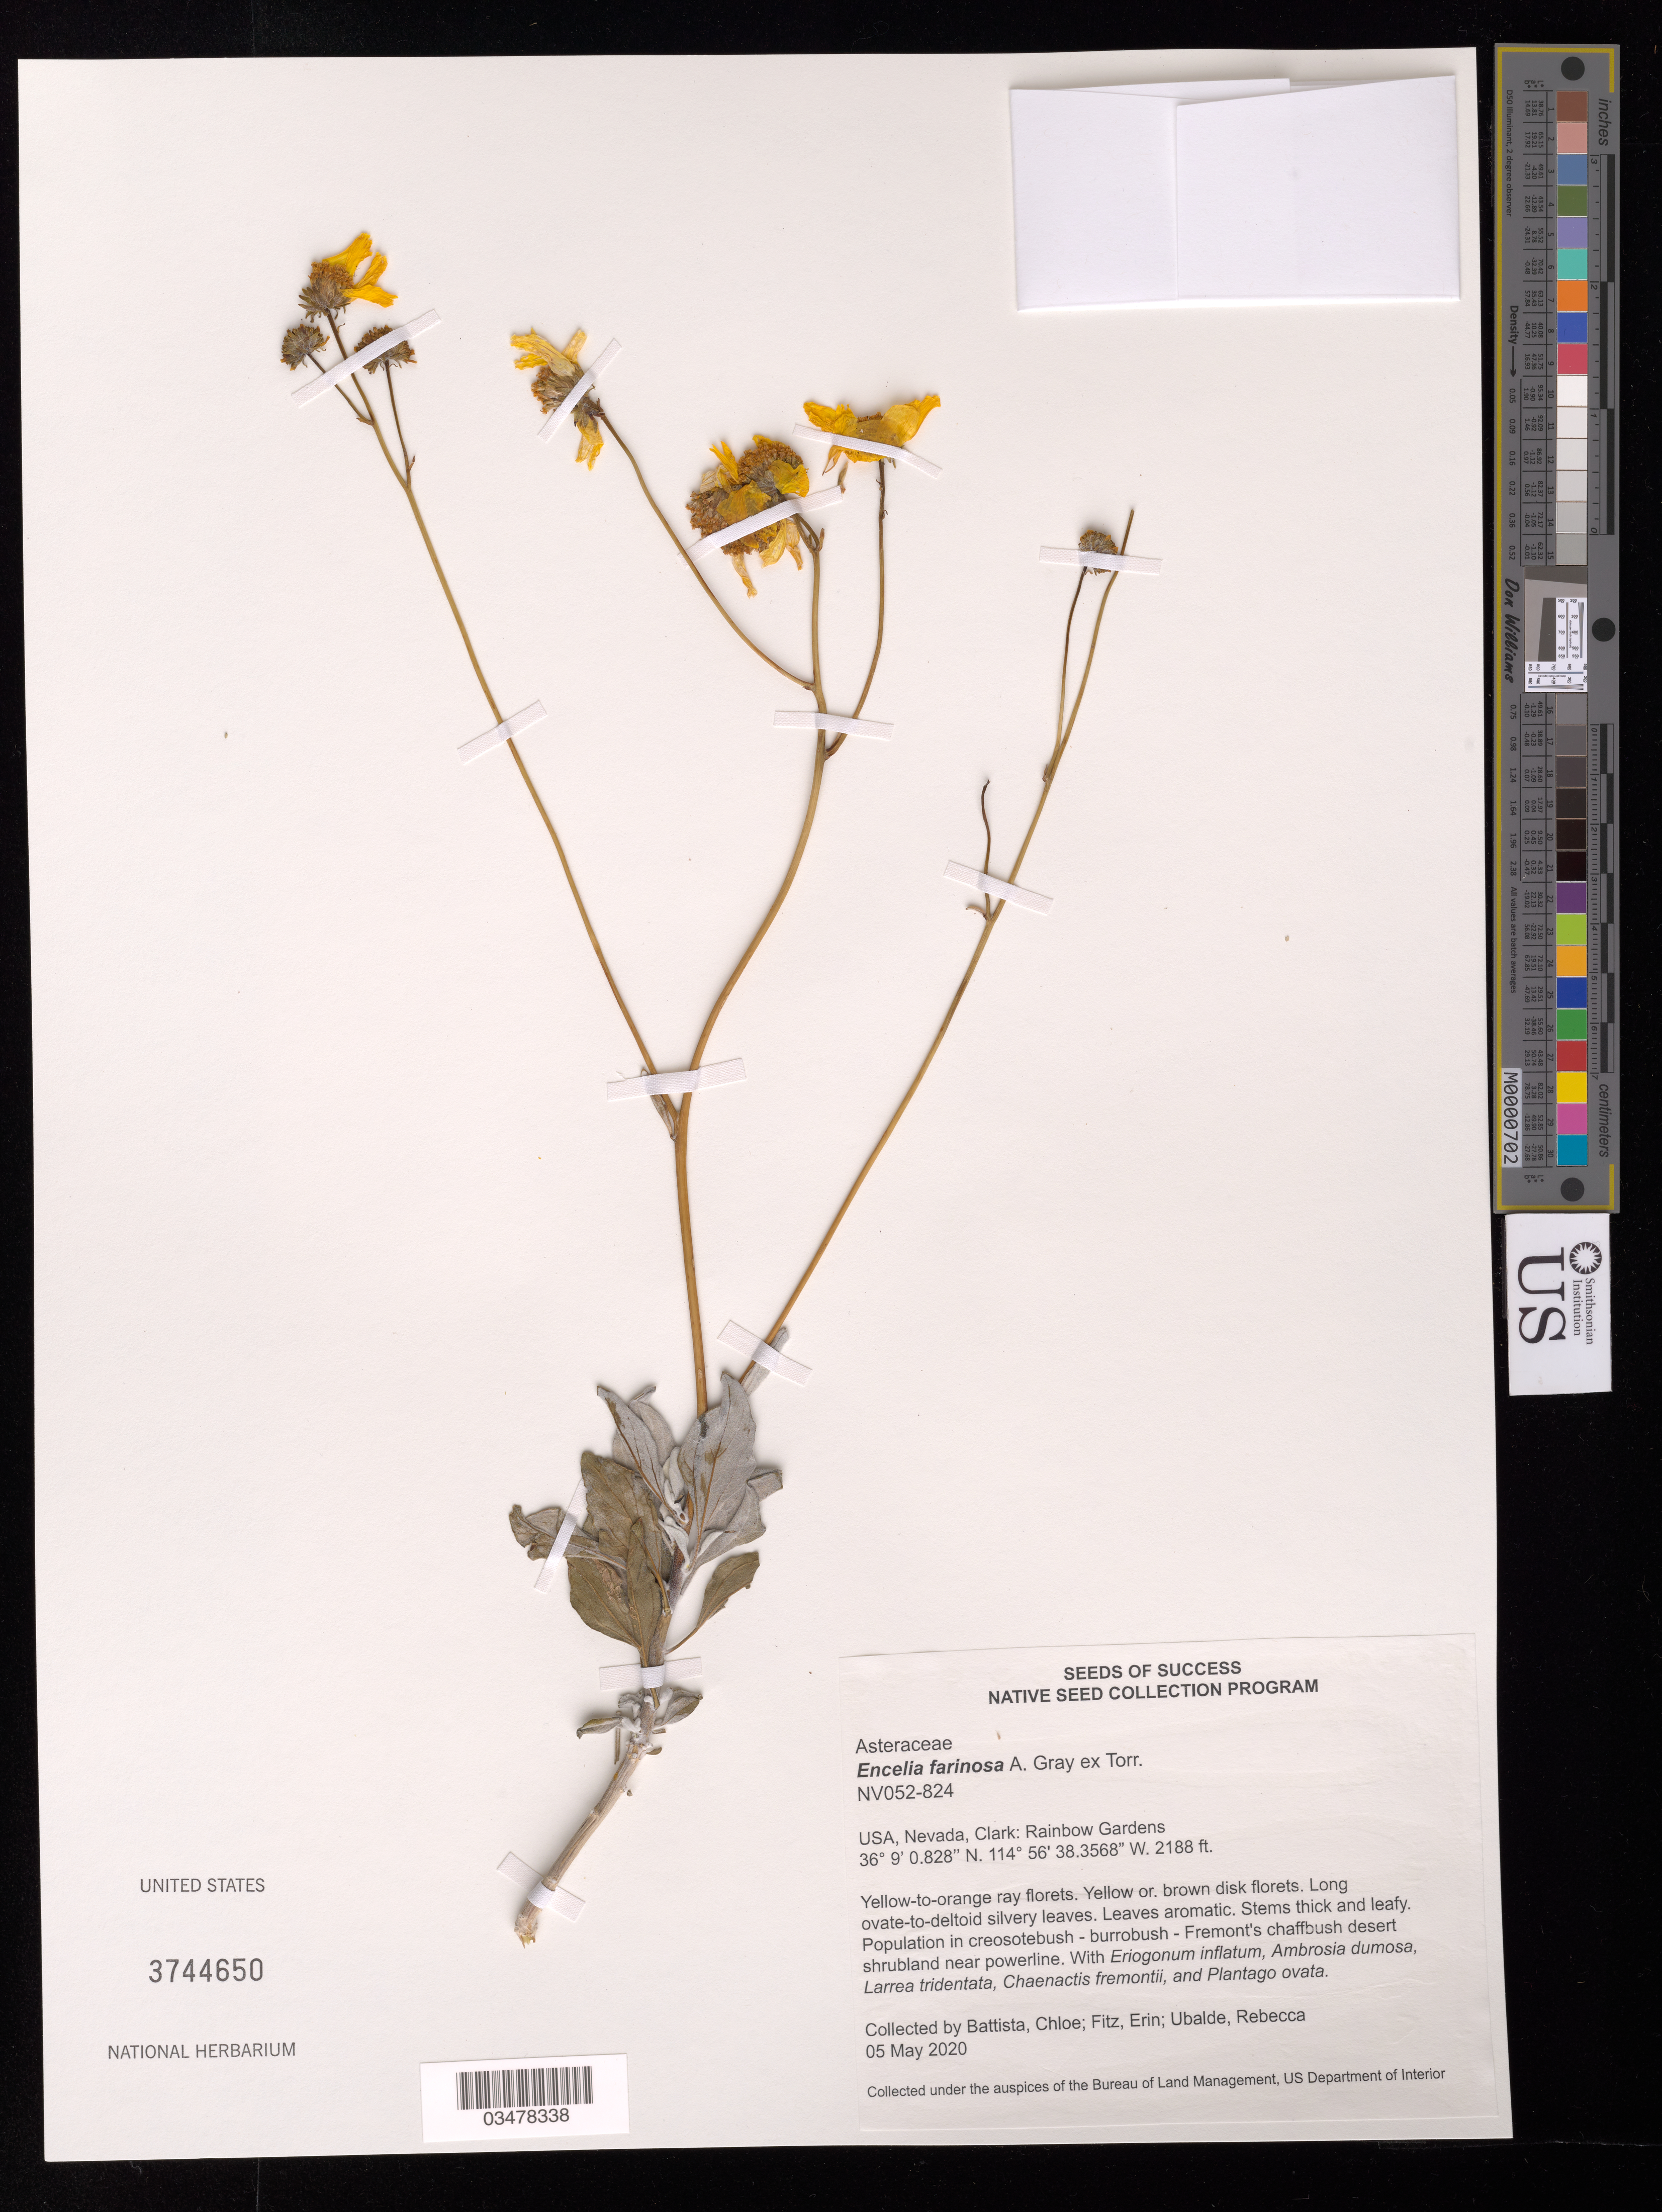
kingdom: Plantae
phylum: Tracheophyta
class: Magnoliopsida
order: Asterales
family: Asteraceae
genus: Encelia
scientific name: Encelia farinosa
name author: A. Gray ex Torr.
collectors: C. Battista, E. Fitz & R. Ubalde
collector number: NV052-824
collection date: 2020-05-05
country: United States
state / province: Nevada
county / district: Clark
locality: Rainbow Gardens.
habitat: Creosotebush-Burrobush-Fremont's chaffbuch desert shrubland near powerline. With Ambrosia dumosa, Larrea tridentata, Plantago ovata, etc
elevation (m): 667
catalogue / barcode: US 3744650